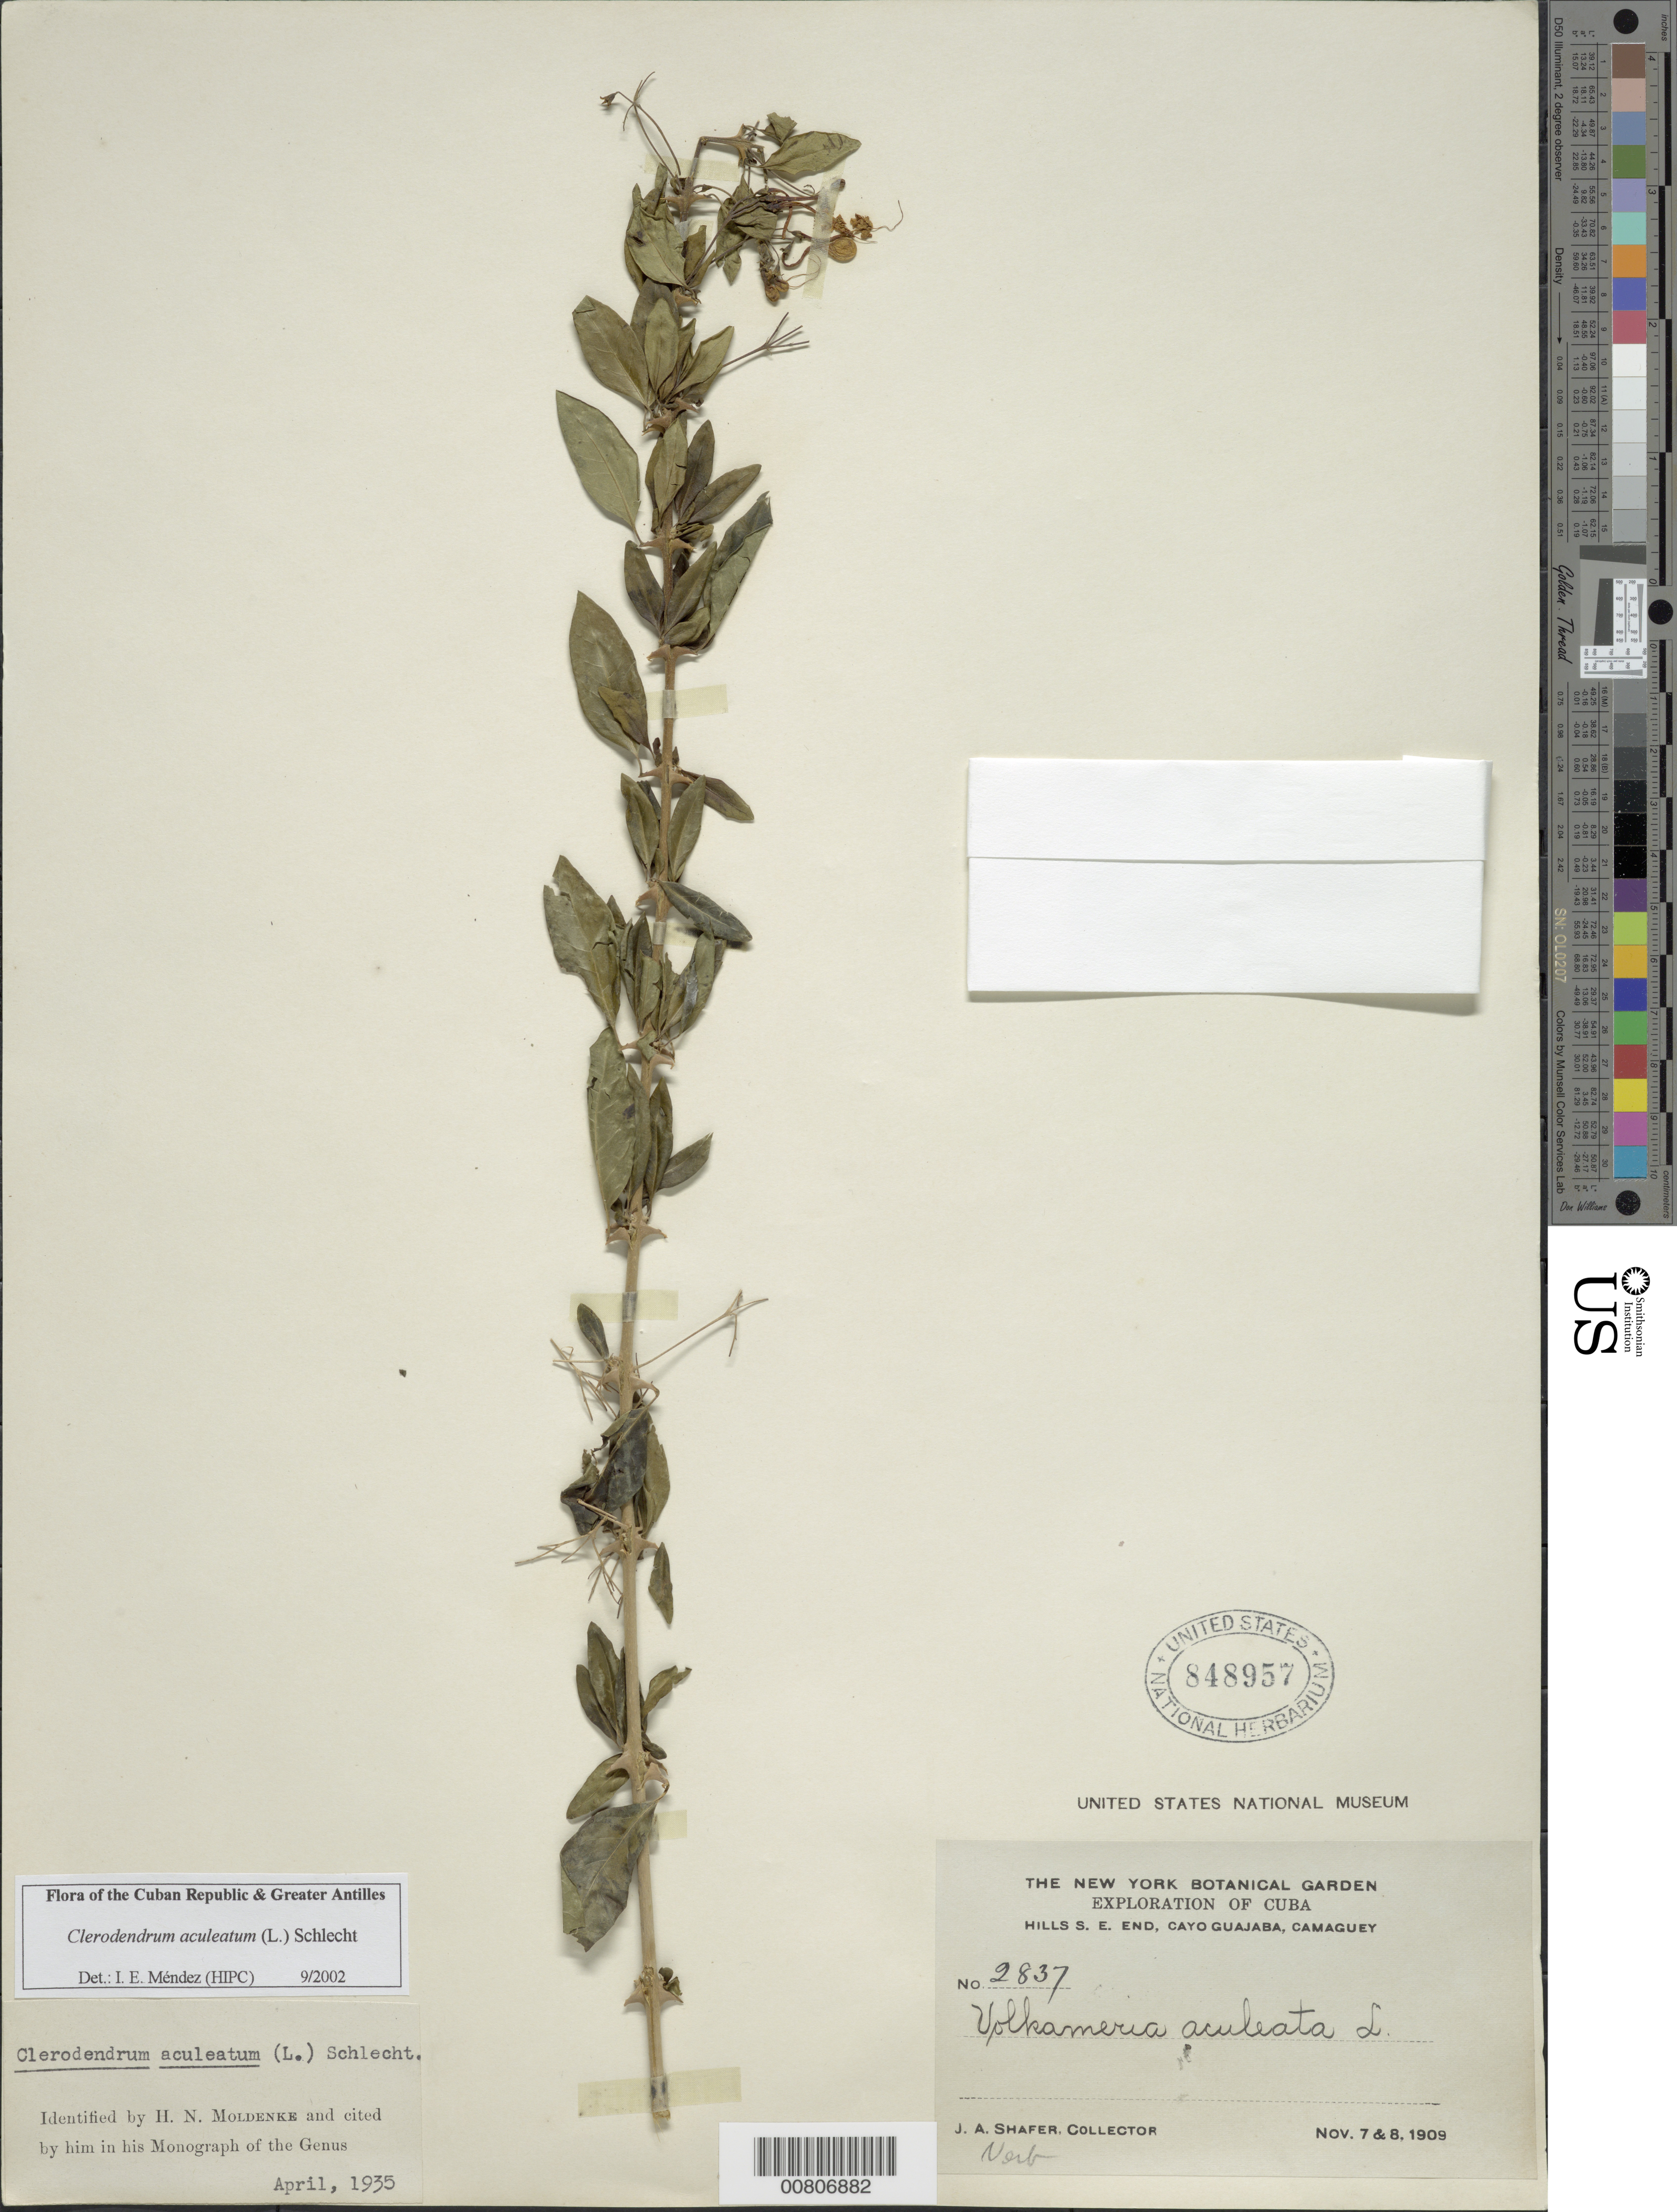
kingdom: Plantae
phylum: Tracheophyta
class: Magnoliopsida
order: Lamiales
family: Lamiaceae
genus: Clerodendrum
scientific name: Clerodendrum aculeatum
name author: (L.) Schltdl.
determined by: Méndez, Isidro E., (HIPC)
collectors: J. A. Shafer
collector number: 2837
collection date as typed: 07 Nov 1909 to 08 Nov 1909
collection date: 1909-11-07/1909-11-08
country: Cuba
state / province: Camaguey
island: Cuba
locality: Cayo Guajaba, SE end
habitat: Hills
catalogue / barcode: US 848957